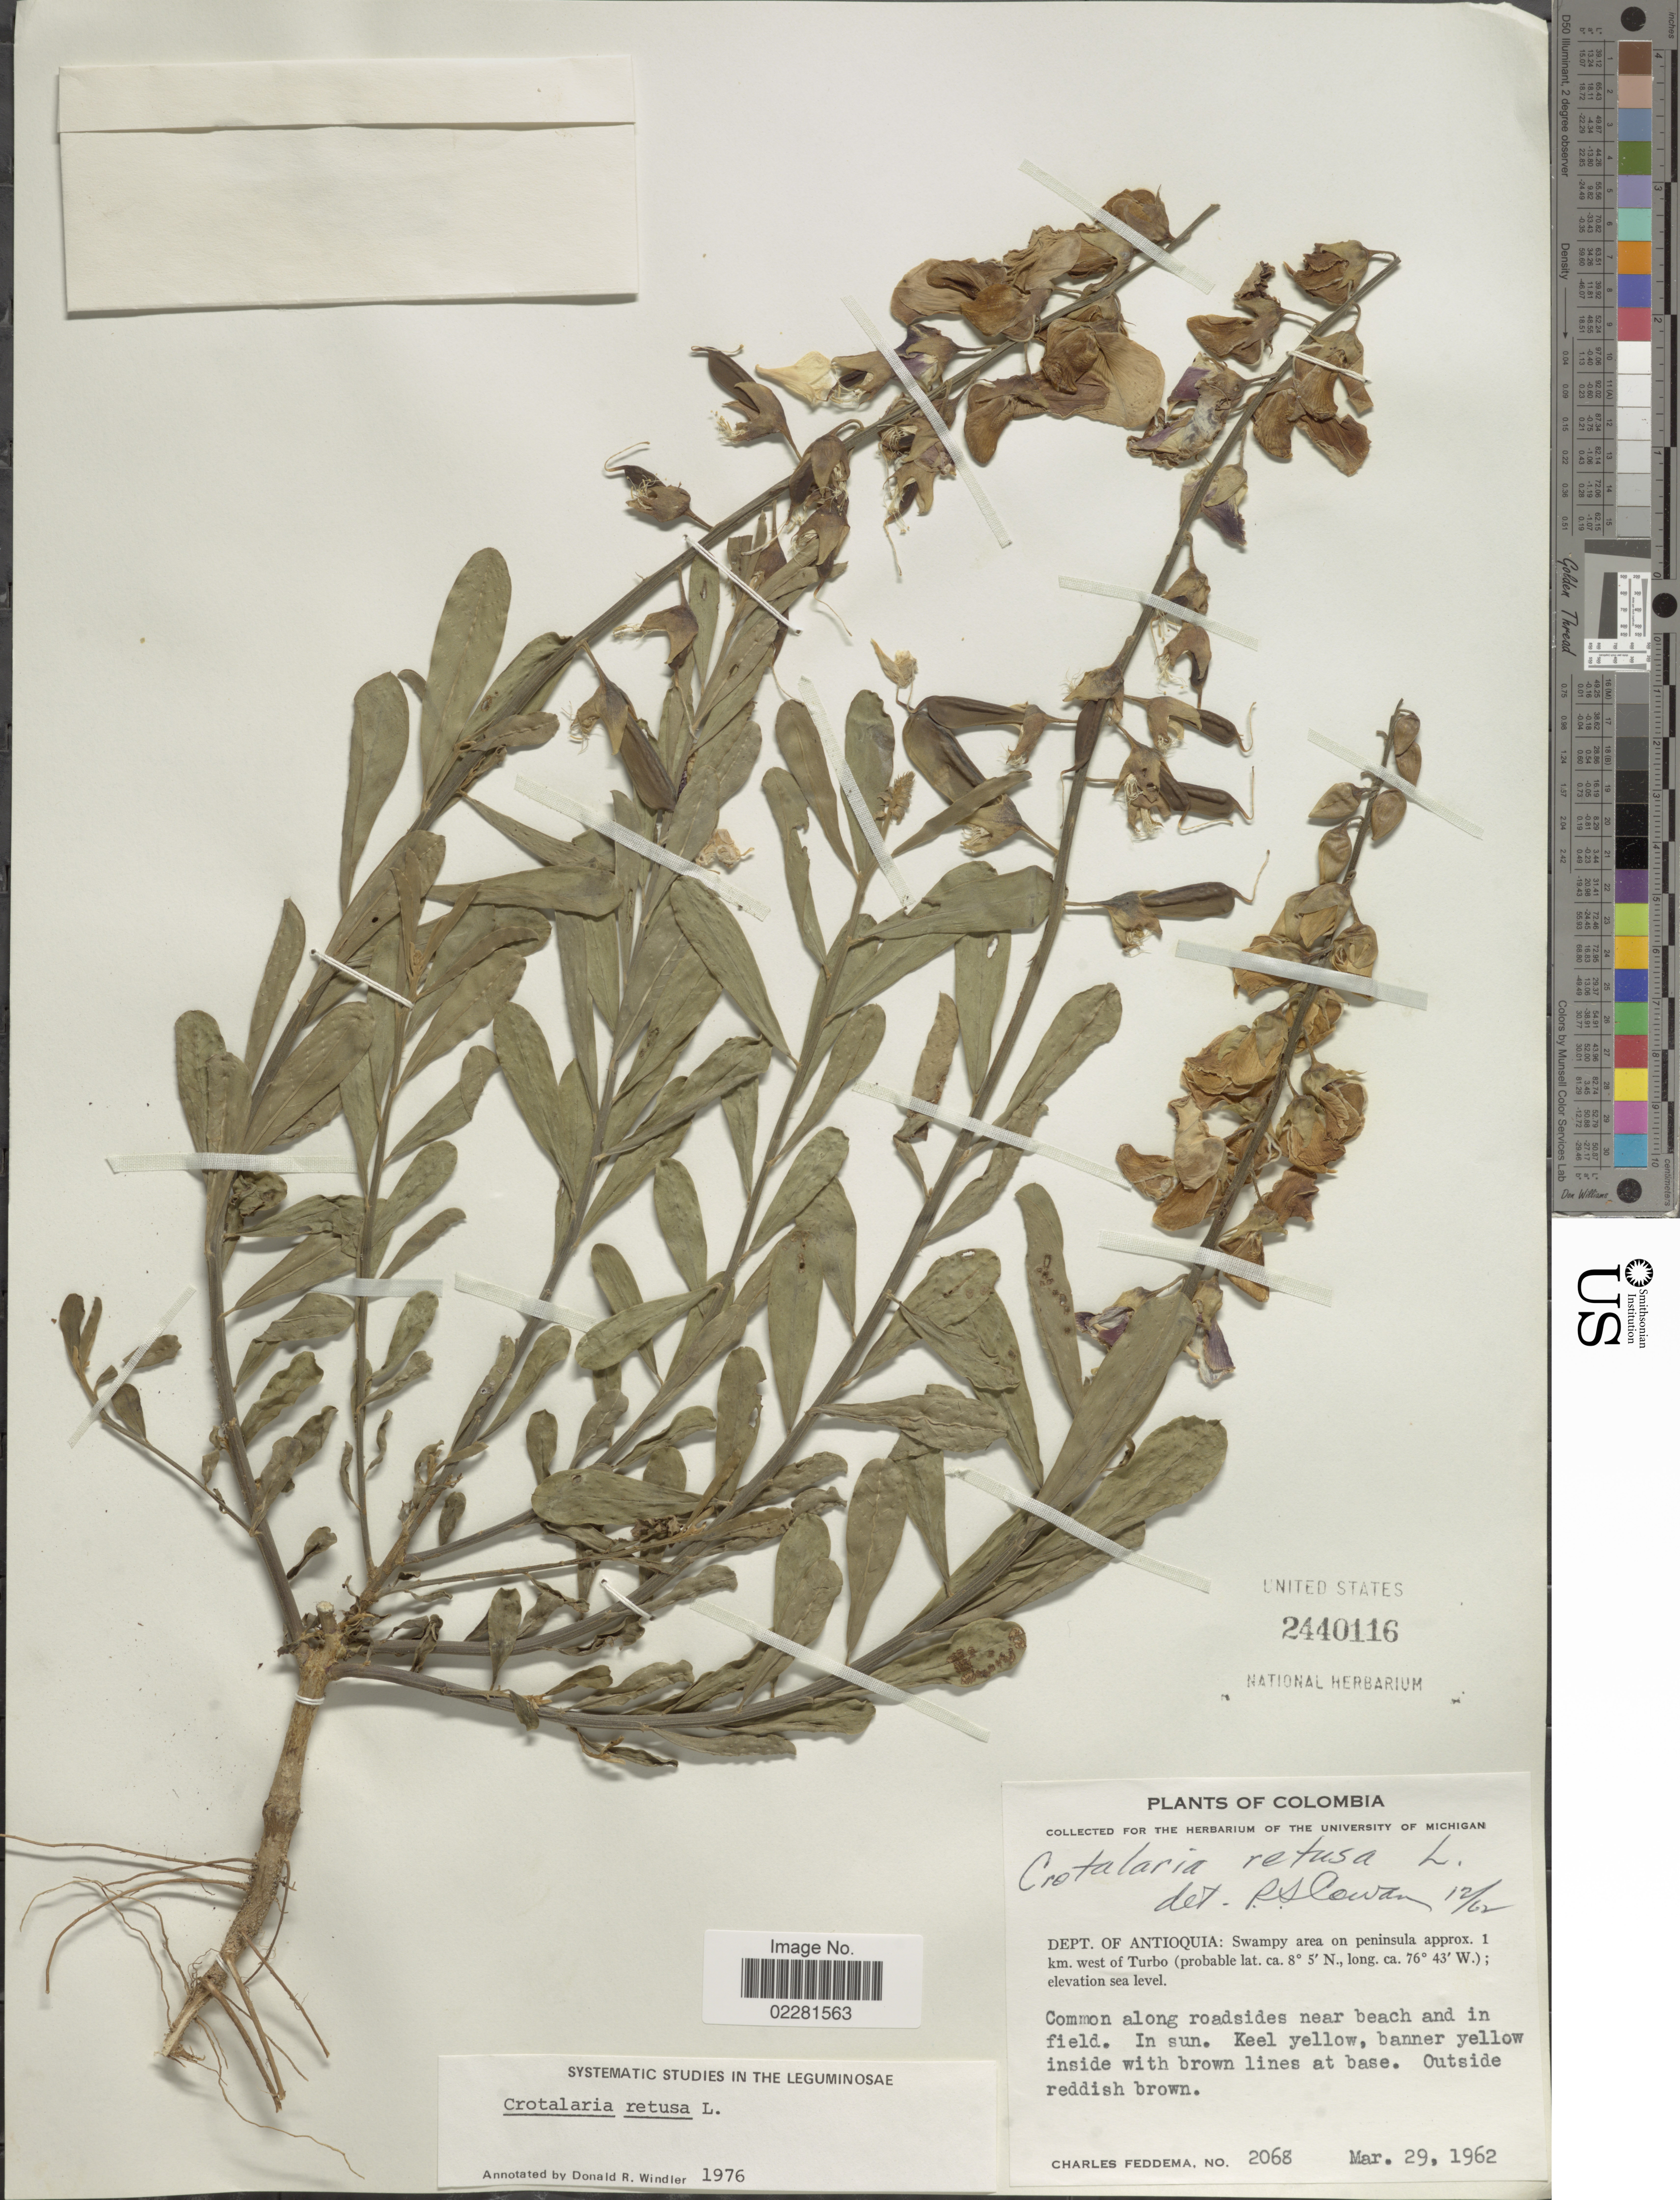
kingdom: Plantae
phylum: Tracheophyta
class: Magnoliopsida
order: Fabales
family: Fabaceae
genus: Crotalaria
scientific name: Crotalaria retusa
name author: L.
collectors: C. Feddema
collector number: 2068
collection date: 1962-03-29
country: Colombia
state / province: Antioquia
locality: Approx. 1 km west of Turbo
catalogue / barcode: US 2440116